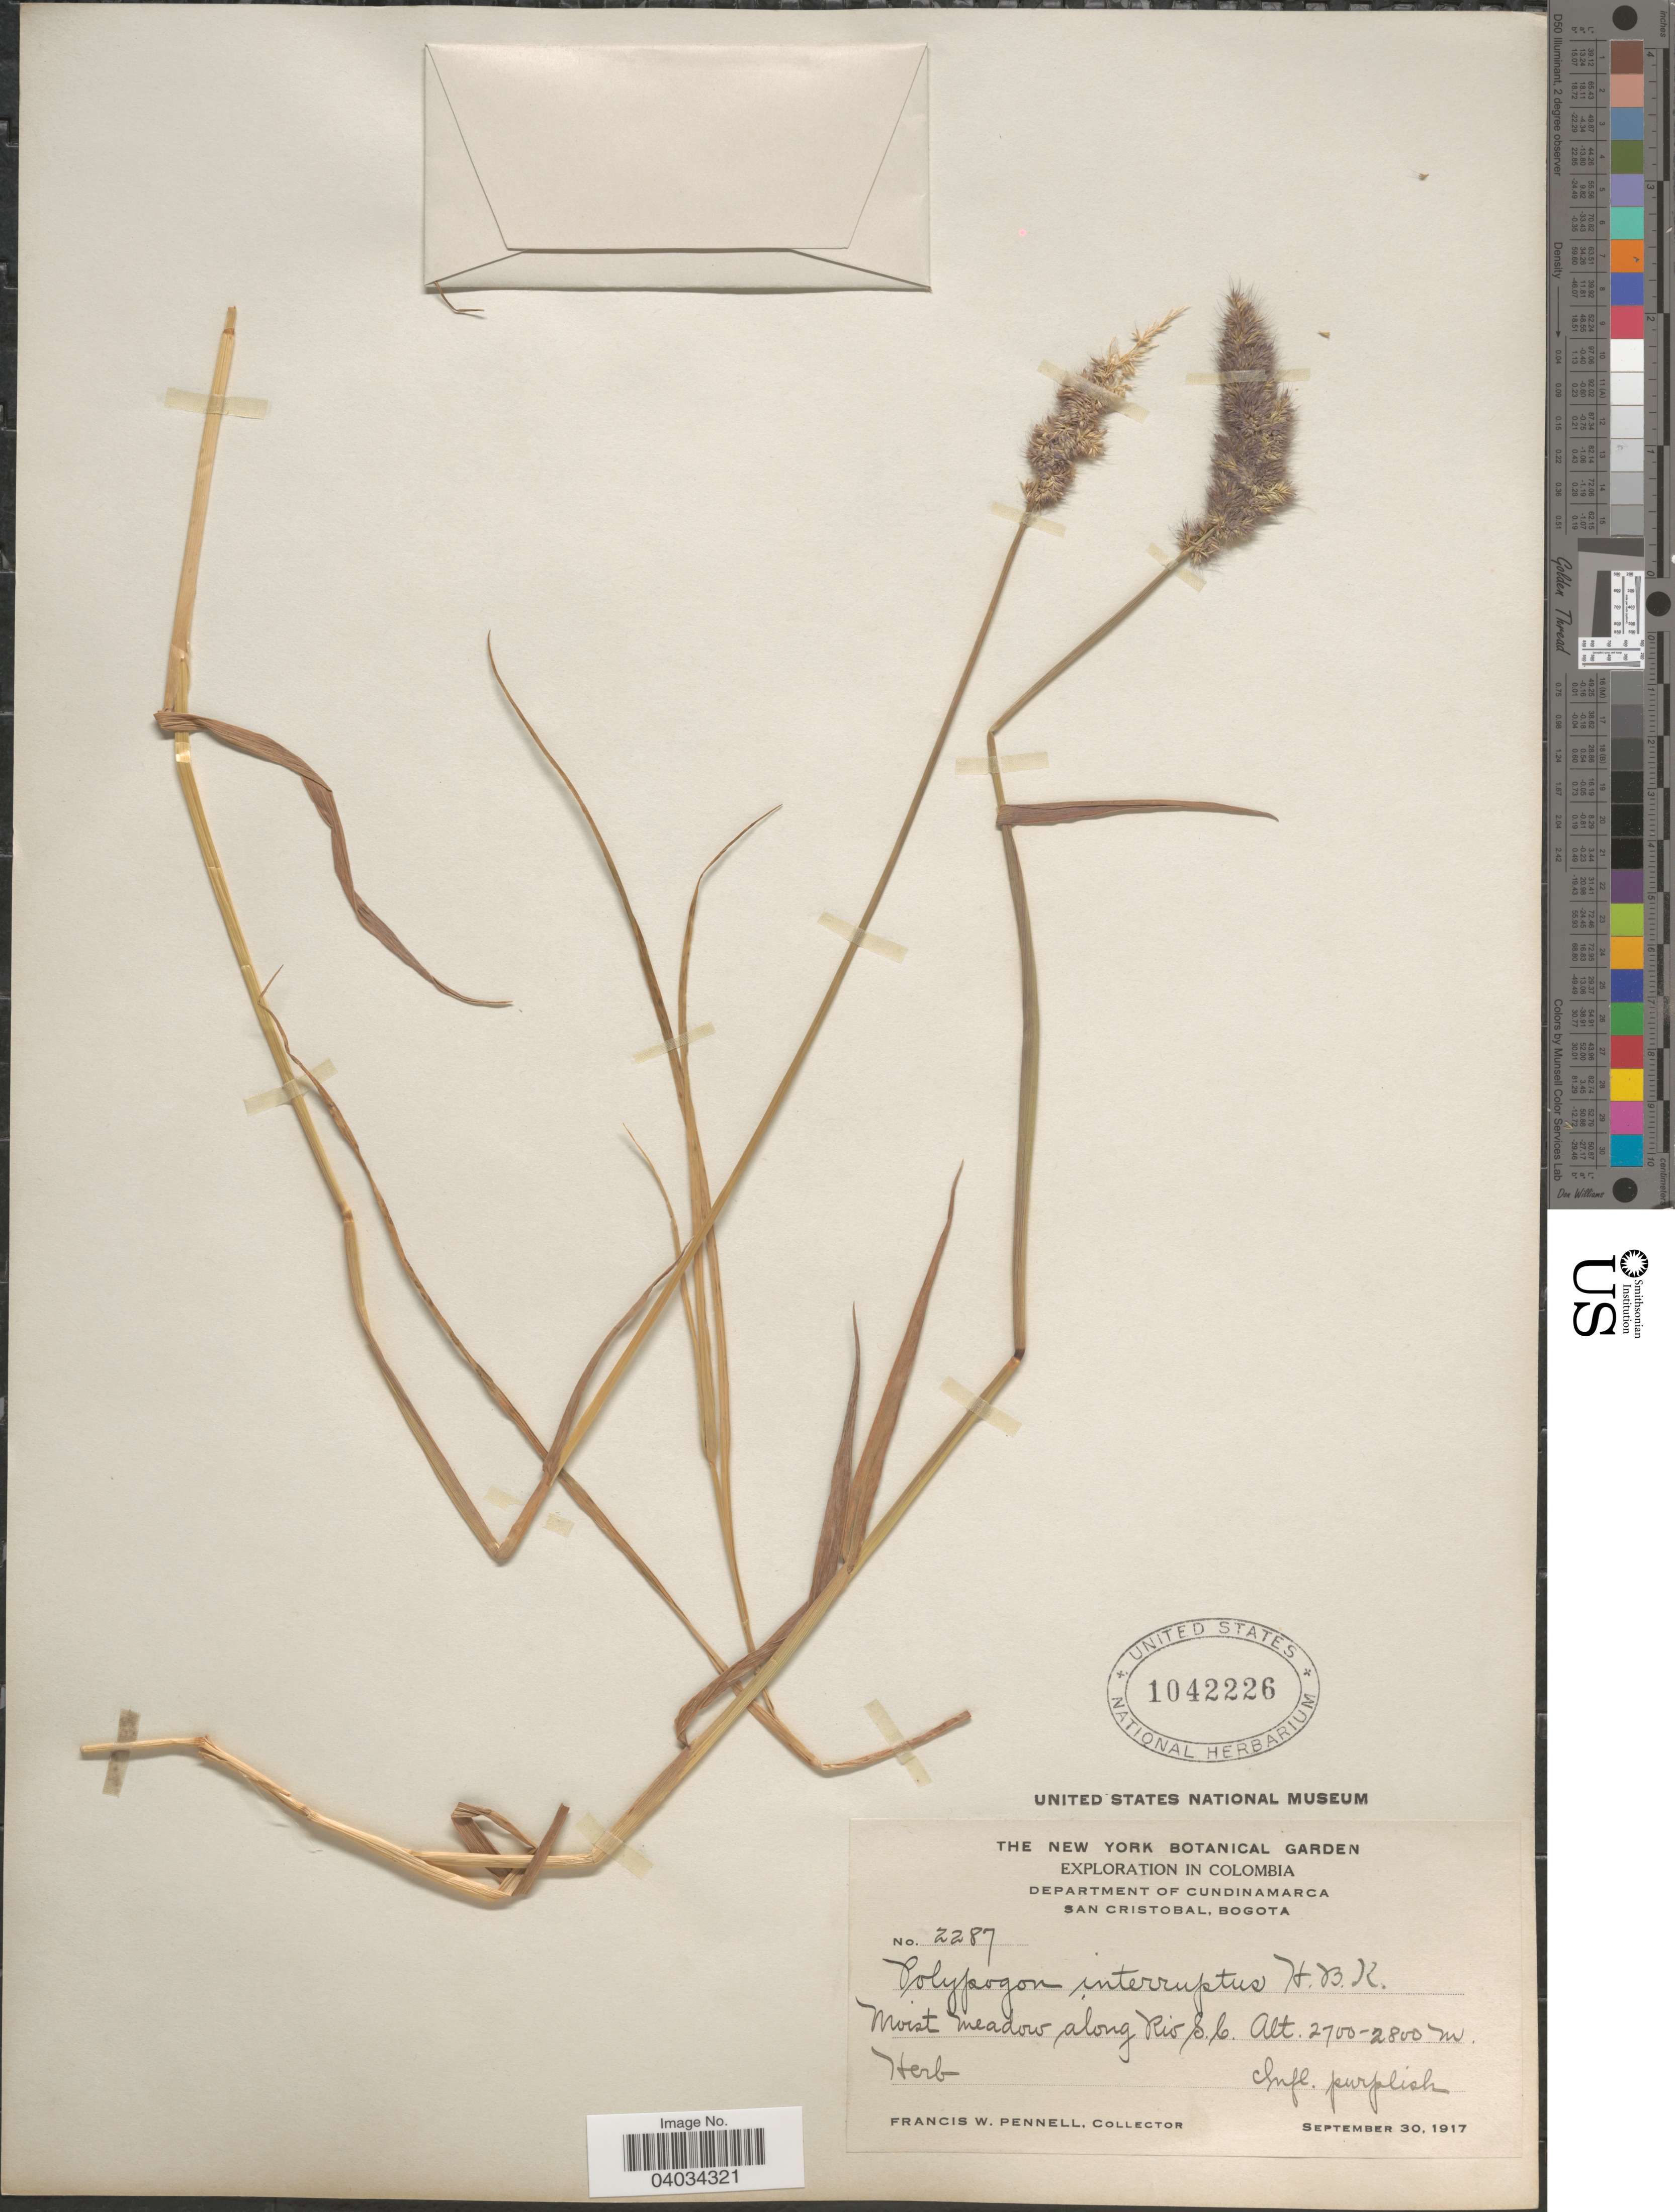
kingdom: Plantae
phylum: Tracheophyta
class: Liliopsida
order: Poales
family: Poaceae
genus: Polypogon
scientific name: Polypogon interruptus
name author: Kunth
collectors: F. W. Pennell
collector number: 2287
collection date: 1917-09-30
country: Colombia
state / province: Cundinamarca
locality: Department of Cundinamarca. San Cristobal, Bogota. Moist meadow along Rio S.C.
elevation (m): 2700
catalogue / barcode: US 1042226